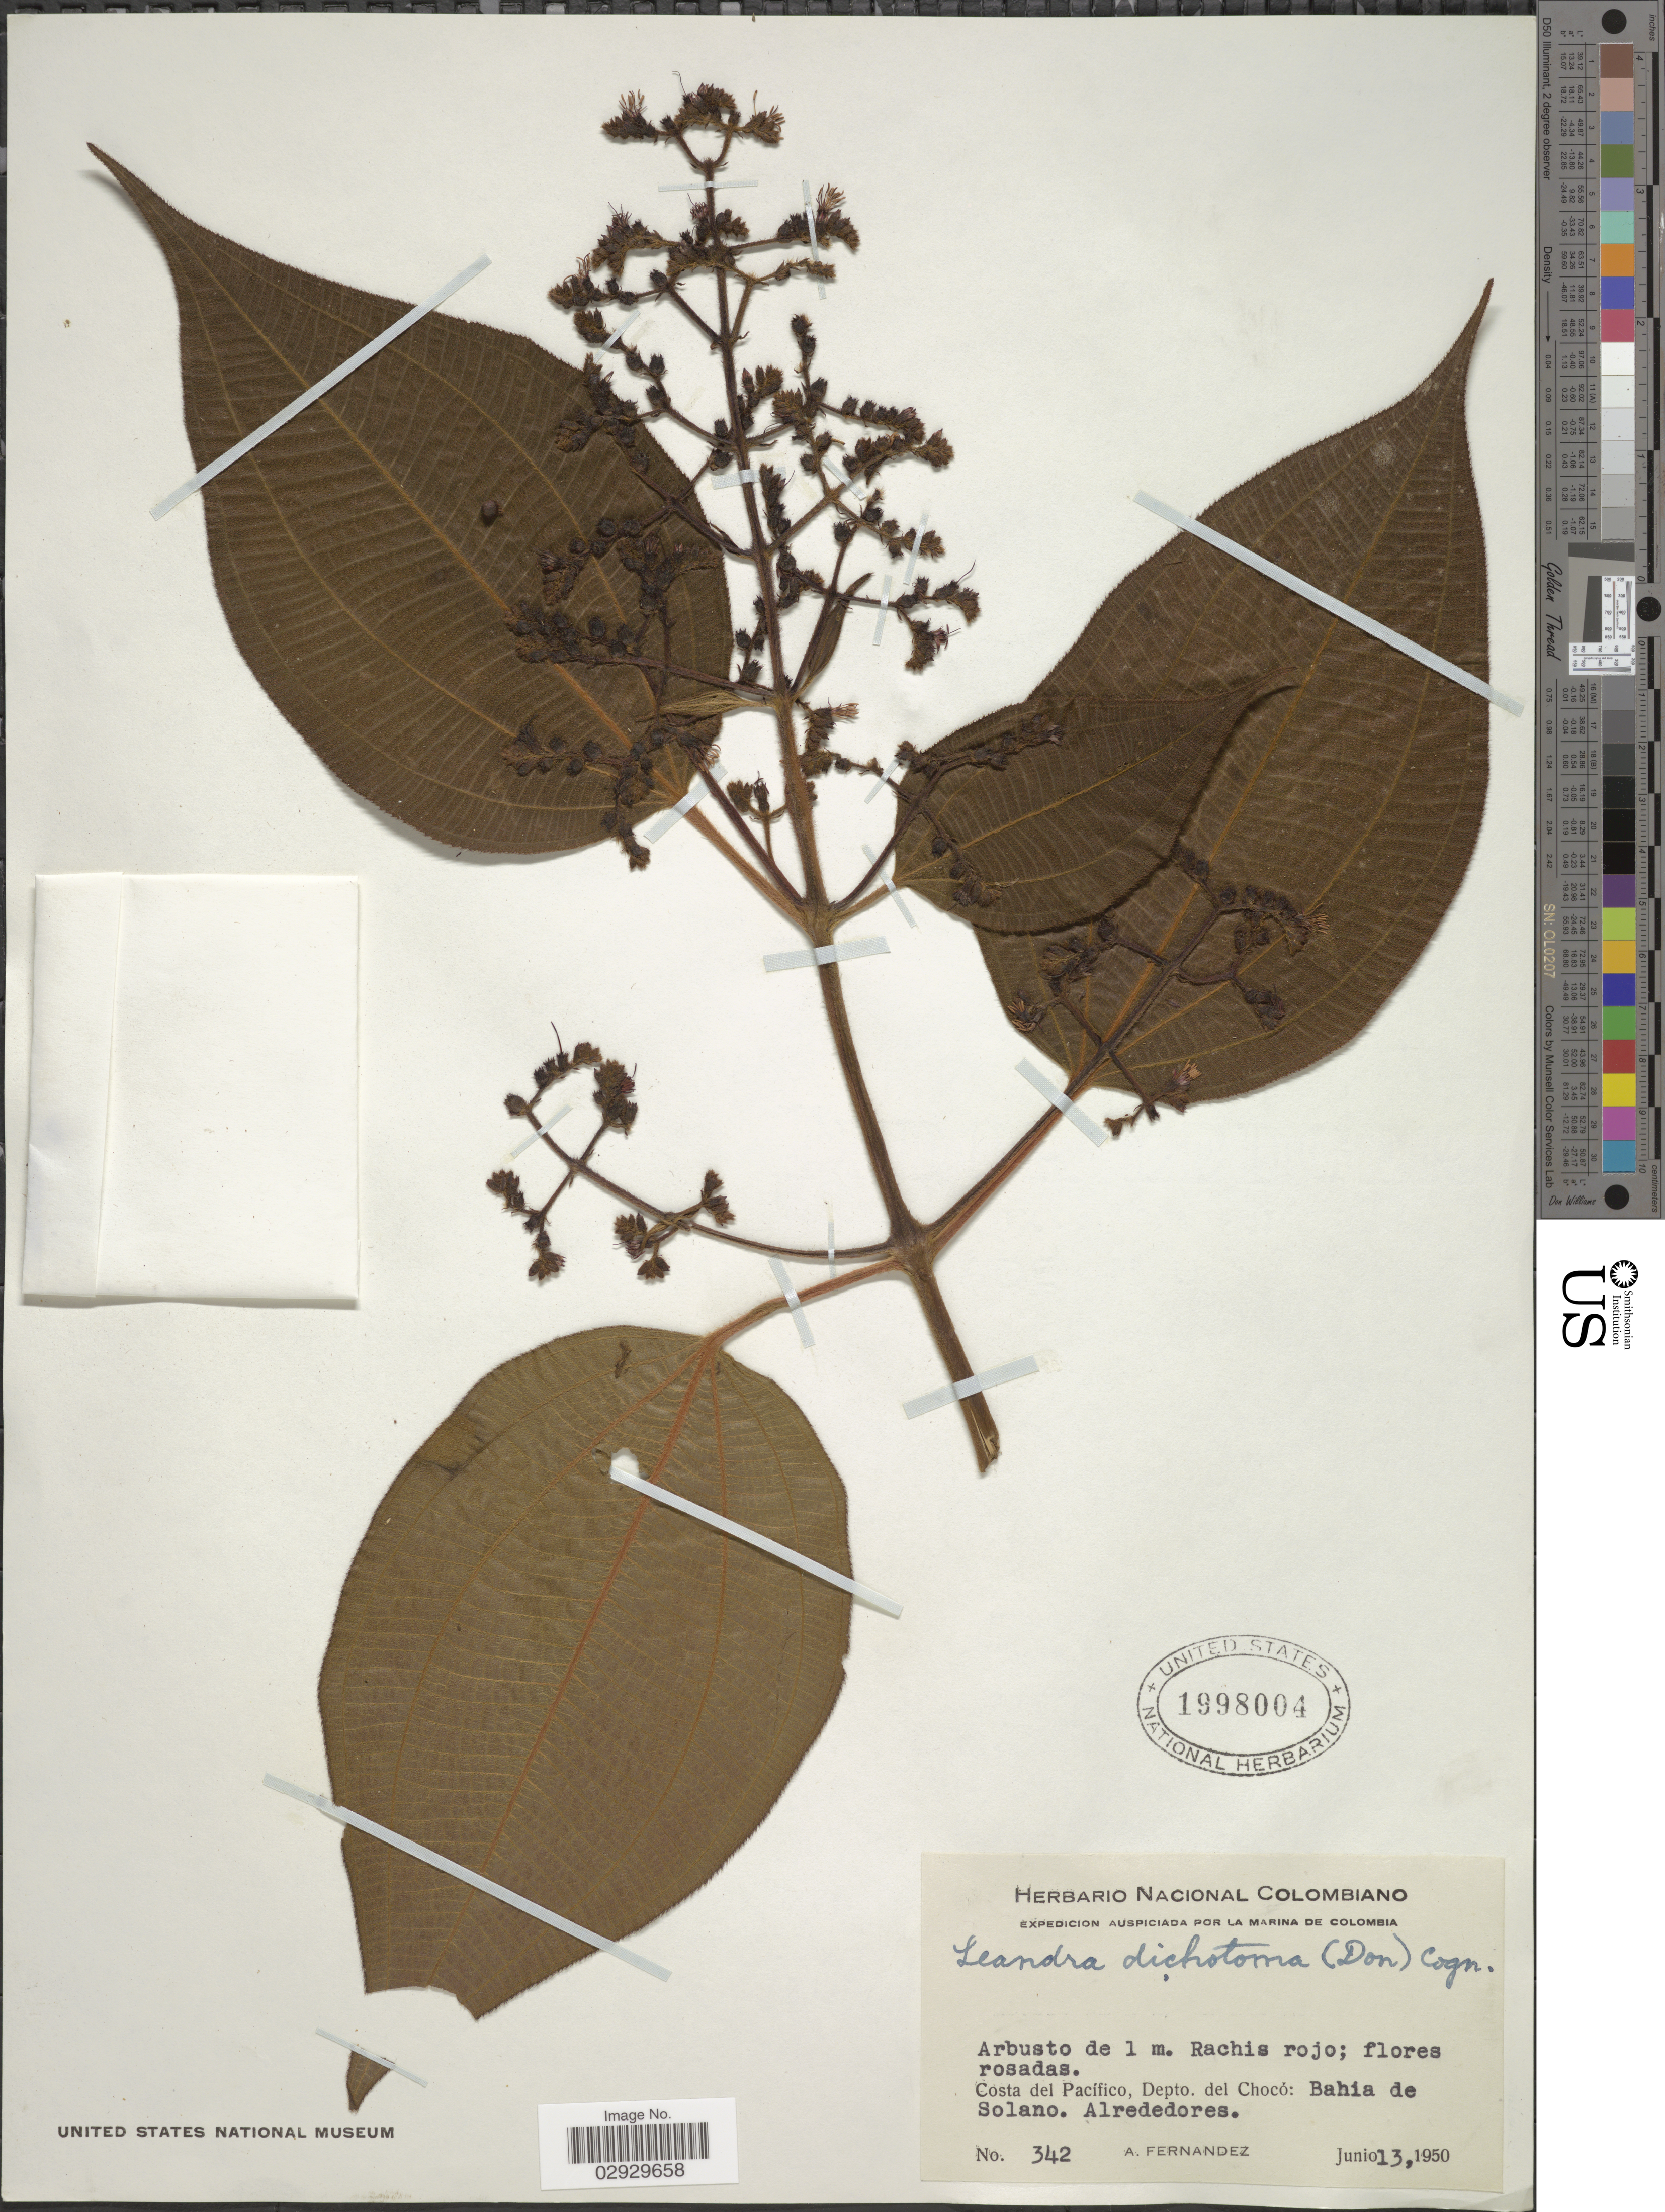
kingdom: Plantae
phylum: Tracheophyta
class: Magnoliopsida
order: Myrtales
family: Melastomataceae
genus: Leandra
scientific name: Leandra granatensis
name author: Gleason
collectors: A. Fernandez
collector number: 342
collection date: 1950-06-13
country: Colombia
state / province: Chocó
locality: Costa del Pacífico, Depto. del Chocó: Bahia de Solano. Alrededores.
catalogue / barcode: US 1998004